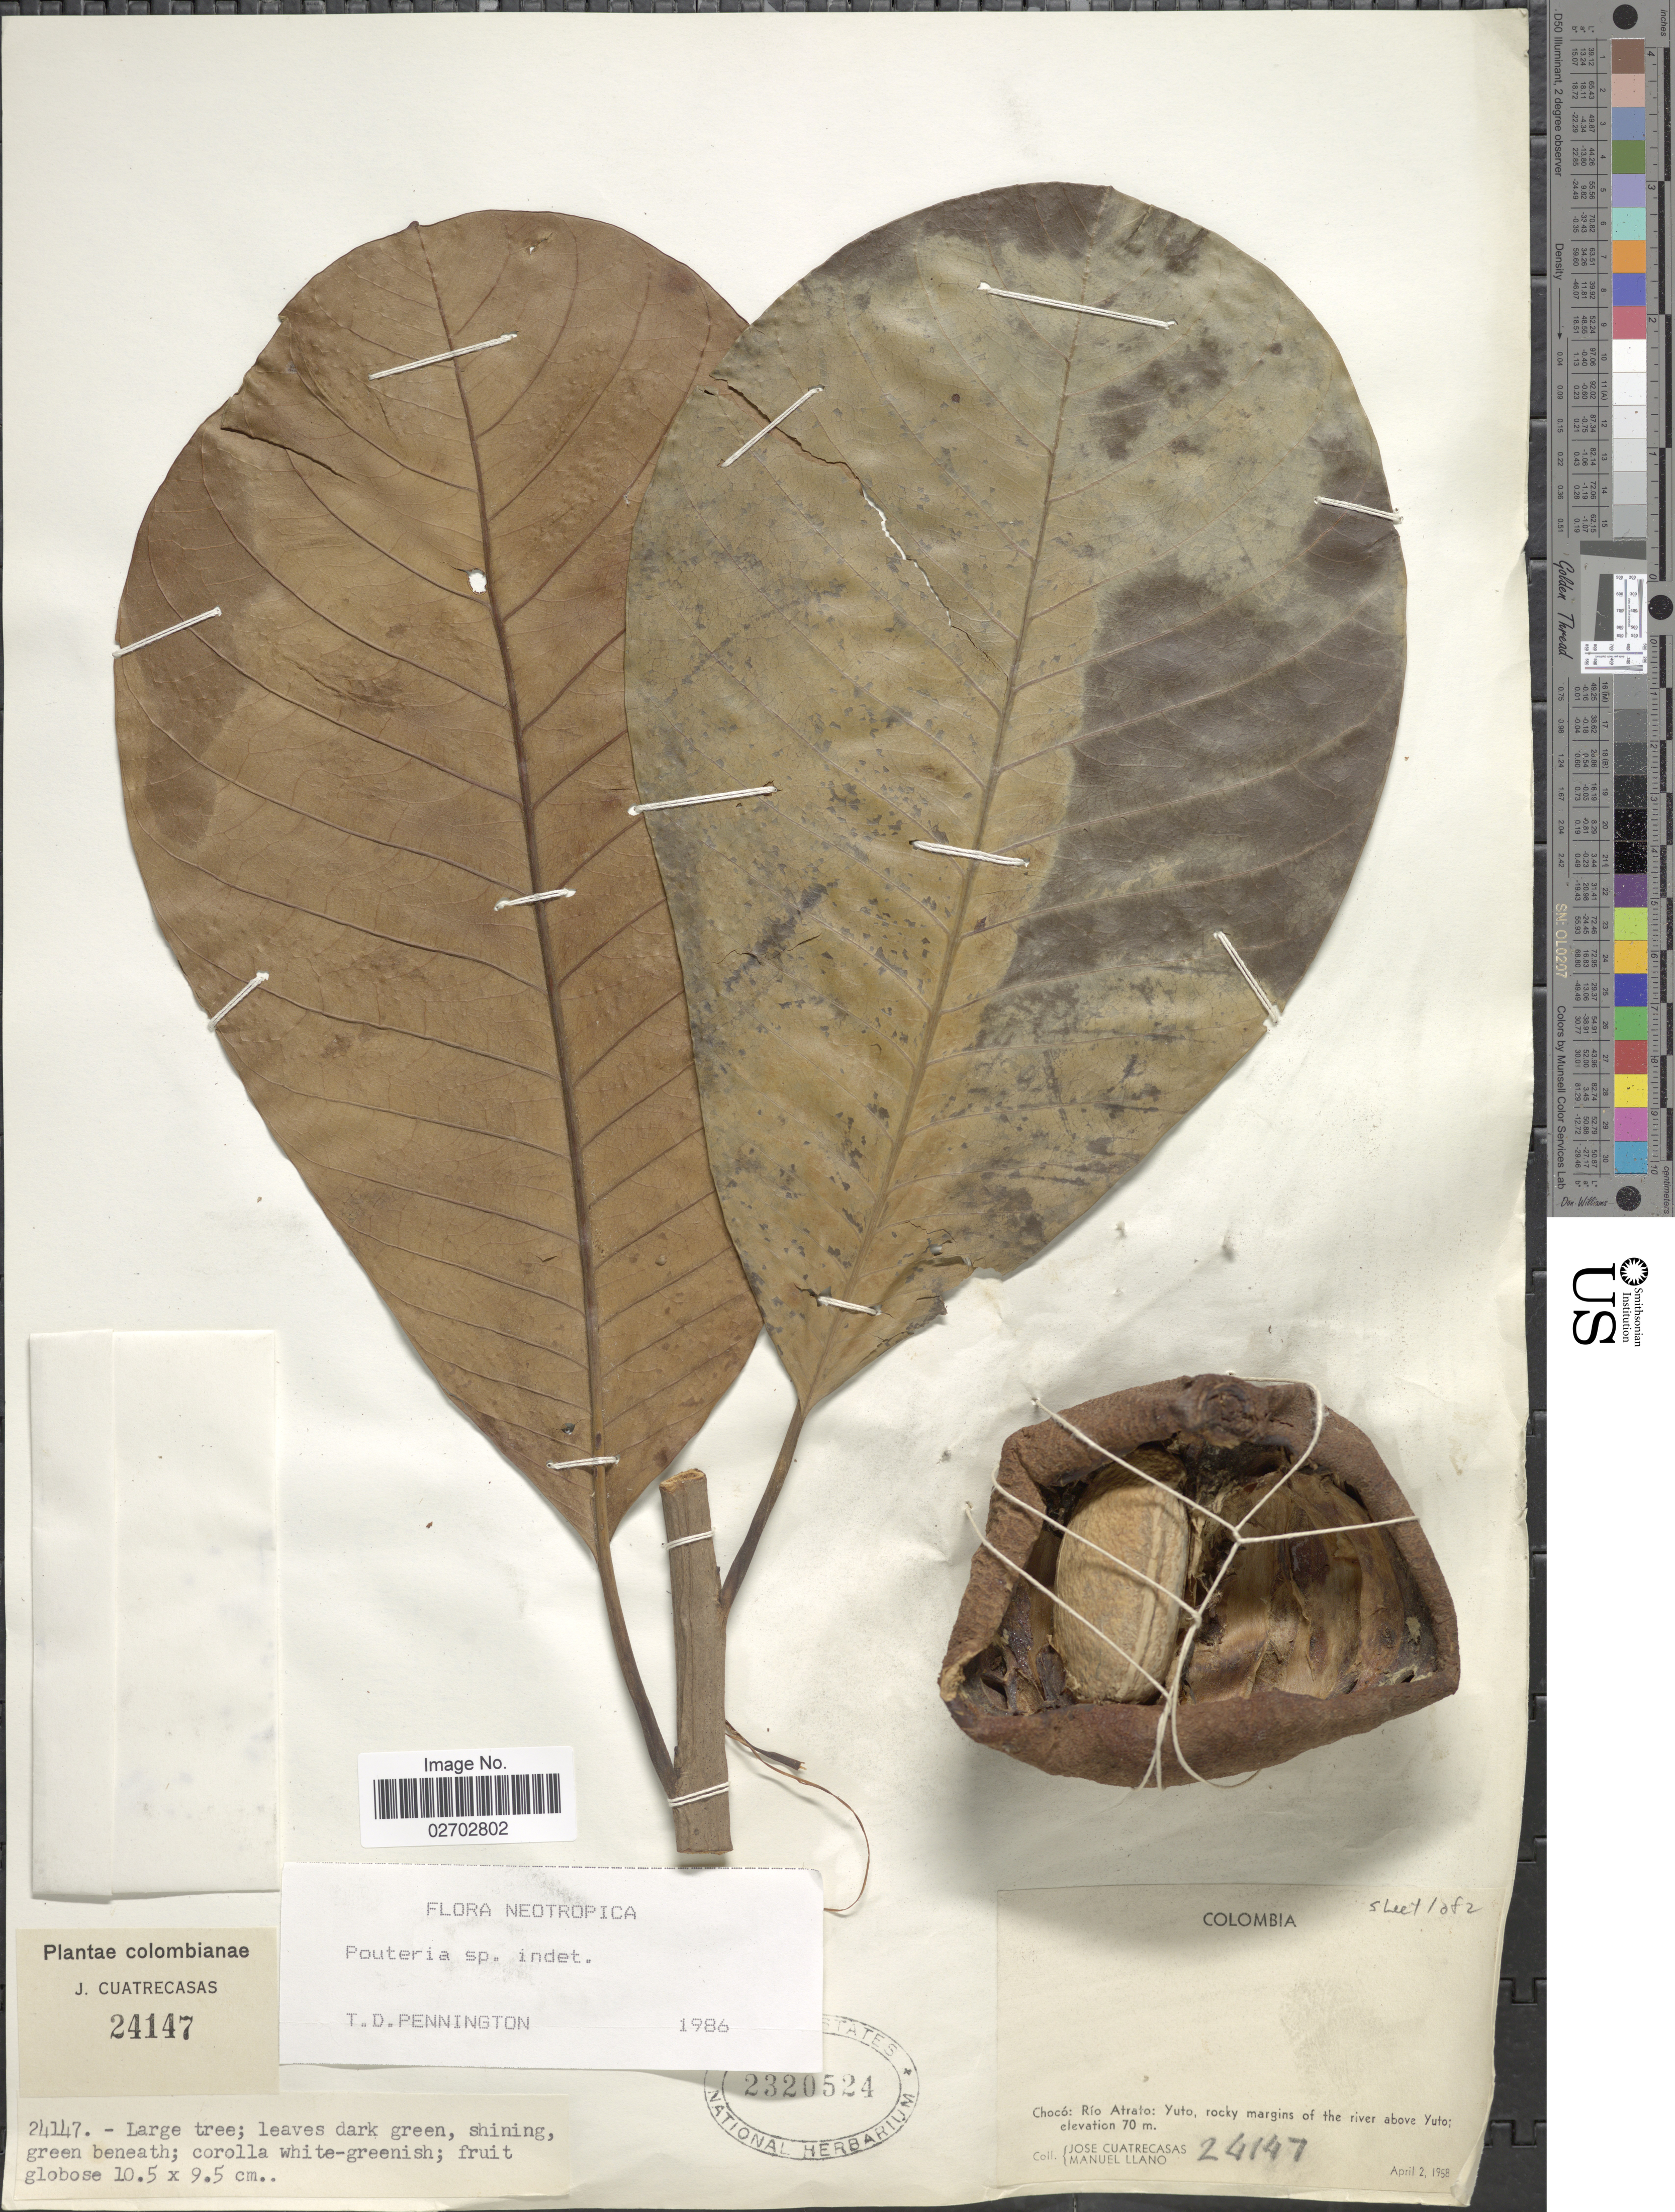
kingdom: Plantae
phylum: Tracheophyta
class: Magnoliopsida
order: Ericales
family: Sapotaceae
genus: Pouteria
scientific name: Pouteria sp.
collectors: J. Cuatrecasas & M. Llano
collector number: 24147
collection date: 1958-04-02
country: Colombia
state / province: Chocó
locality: Rio Atrato: Yuto, river above Yuto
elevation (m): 70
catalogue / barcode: US 2320524